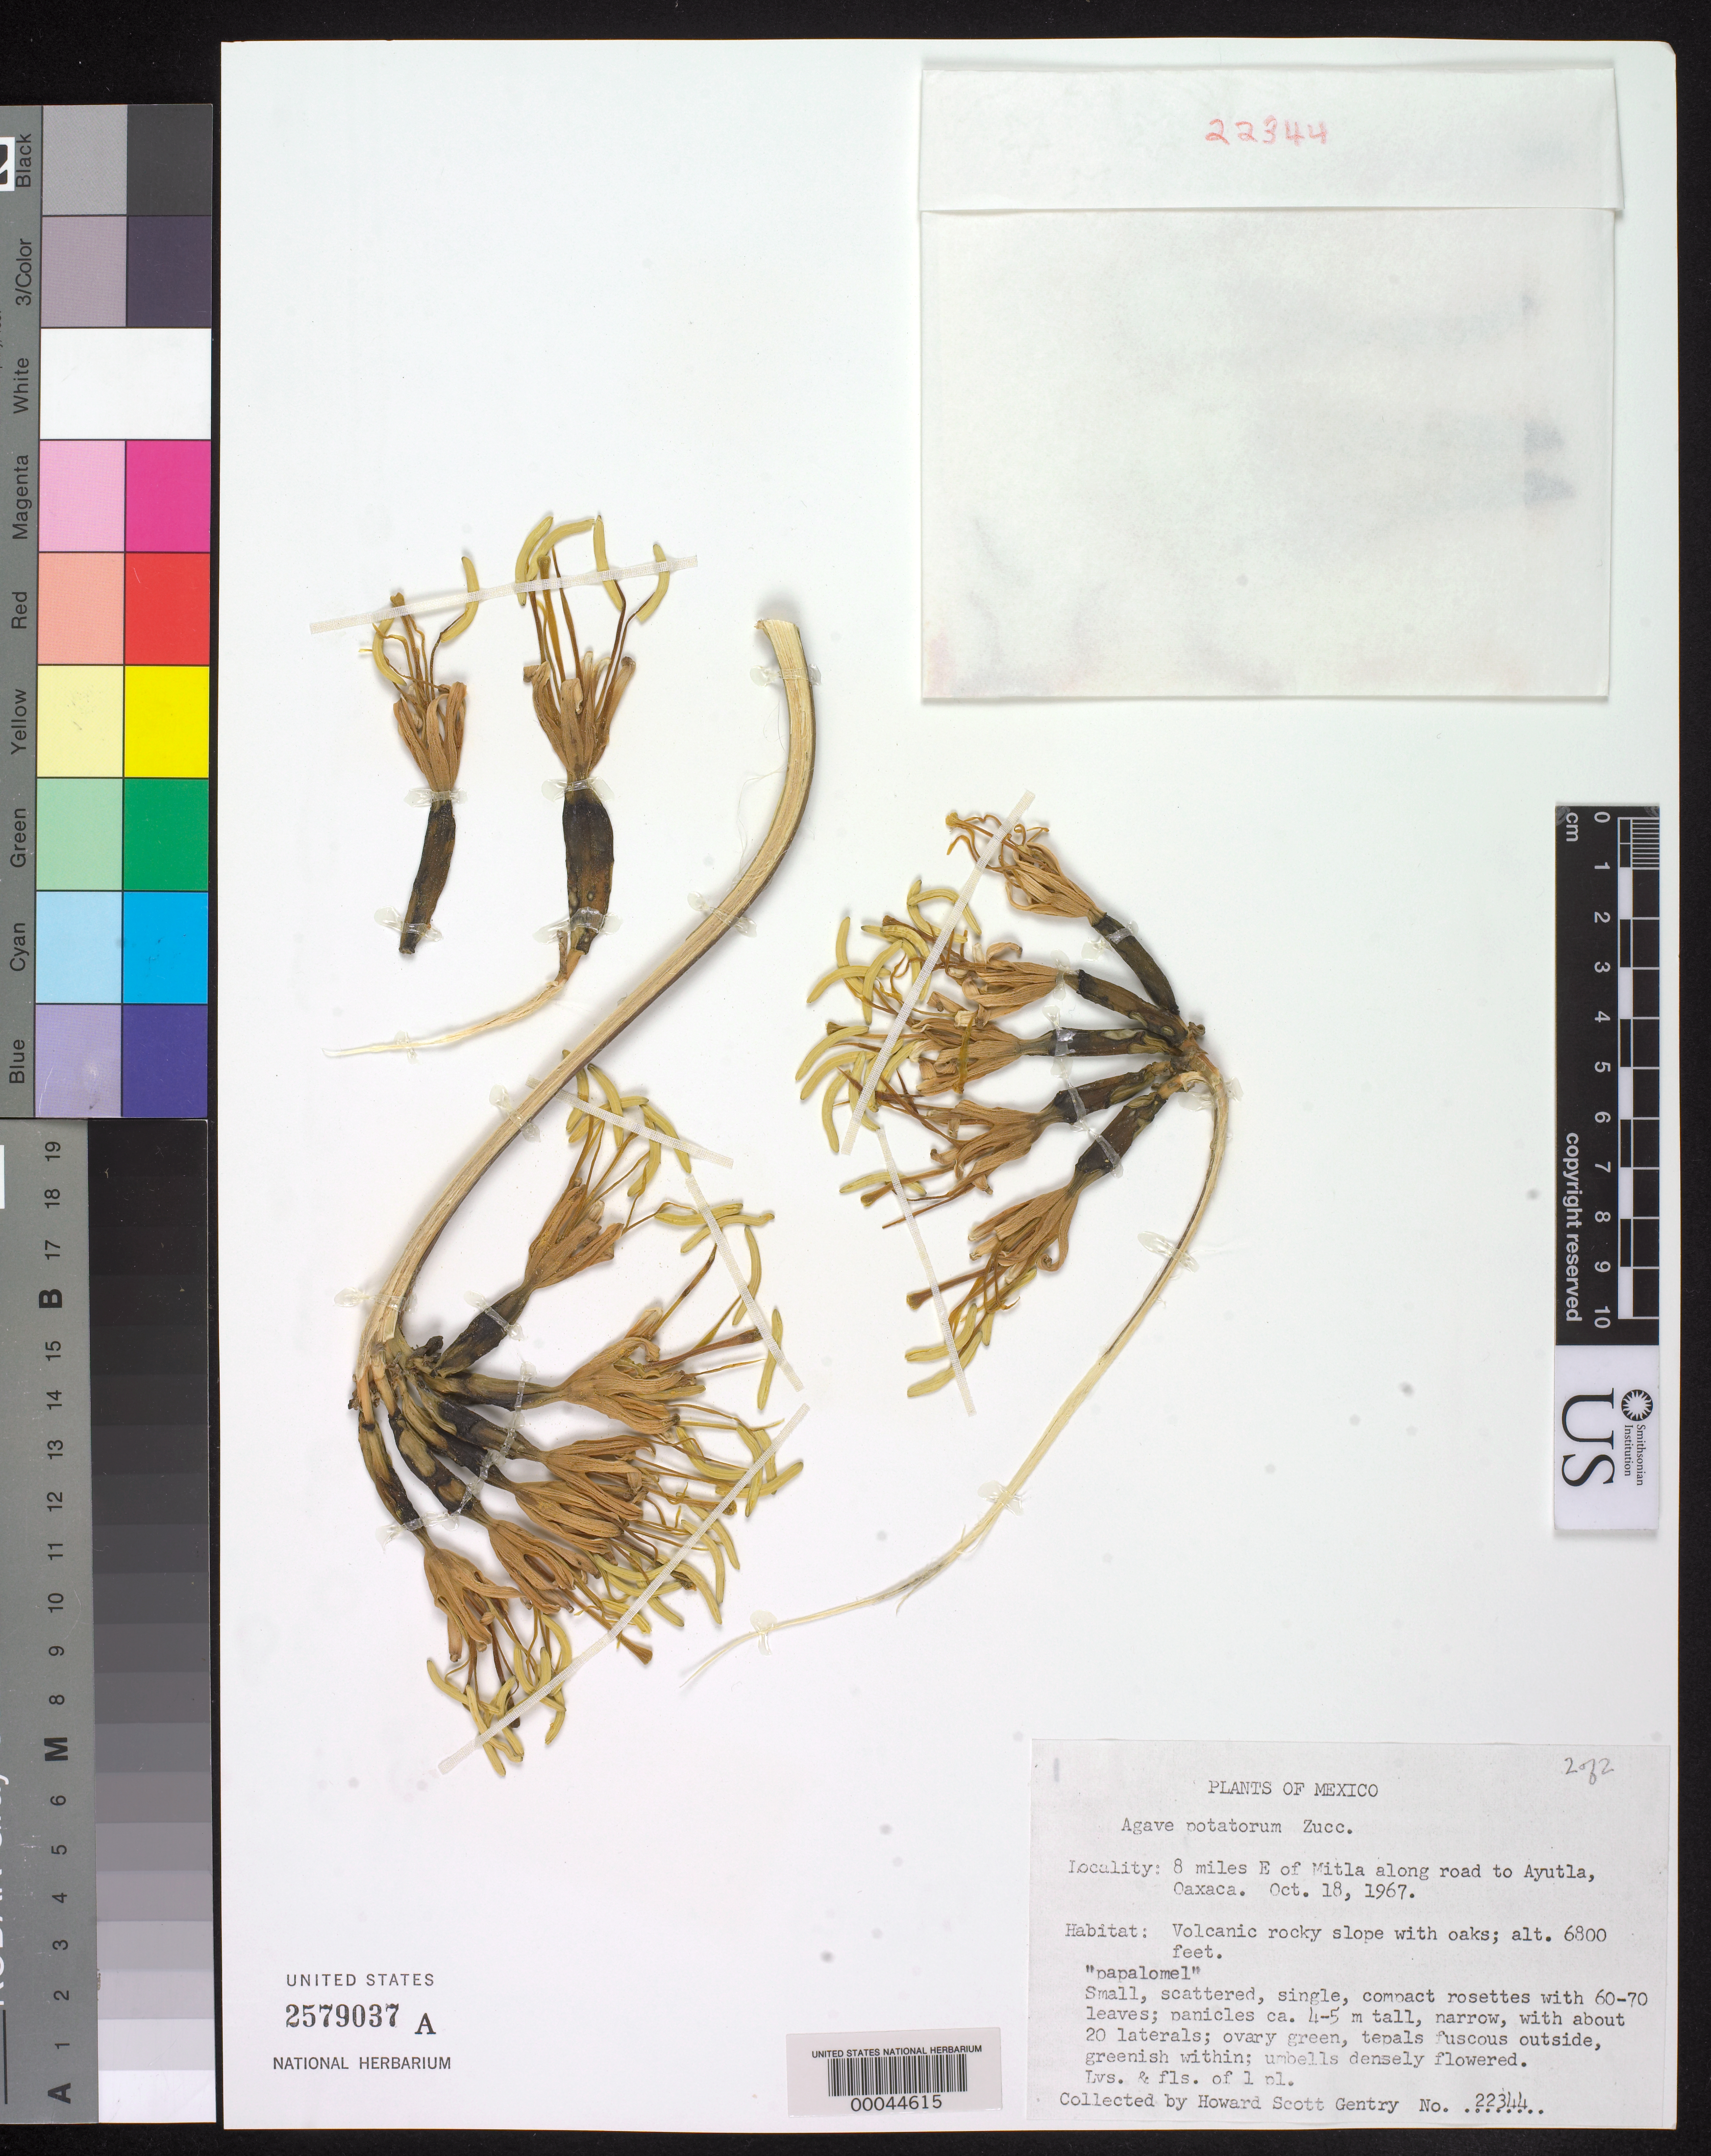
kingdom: Plantae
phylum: Tracheophyta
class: Liliopsida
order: Asparagales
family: Asparagaceae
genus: Agave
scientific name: Agave potatorum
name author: Zucc.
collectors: H. S. Gentry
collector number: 22344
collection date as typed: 18 Oct 1967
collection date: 1967-10-18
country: Mexico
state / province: Oaxaca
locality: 8 mi E of Mitla along road to Ayutla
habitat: Volcanic rocky slope with oaks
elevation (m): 2073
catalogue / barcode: US 2579037A